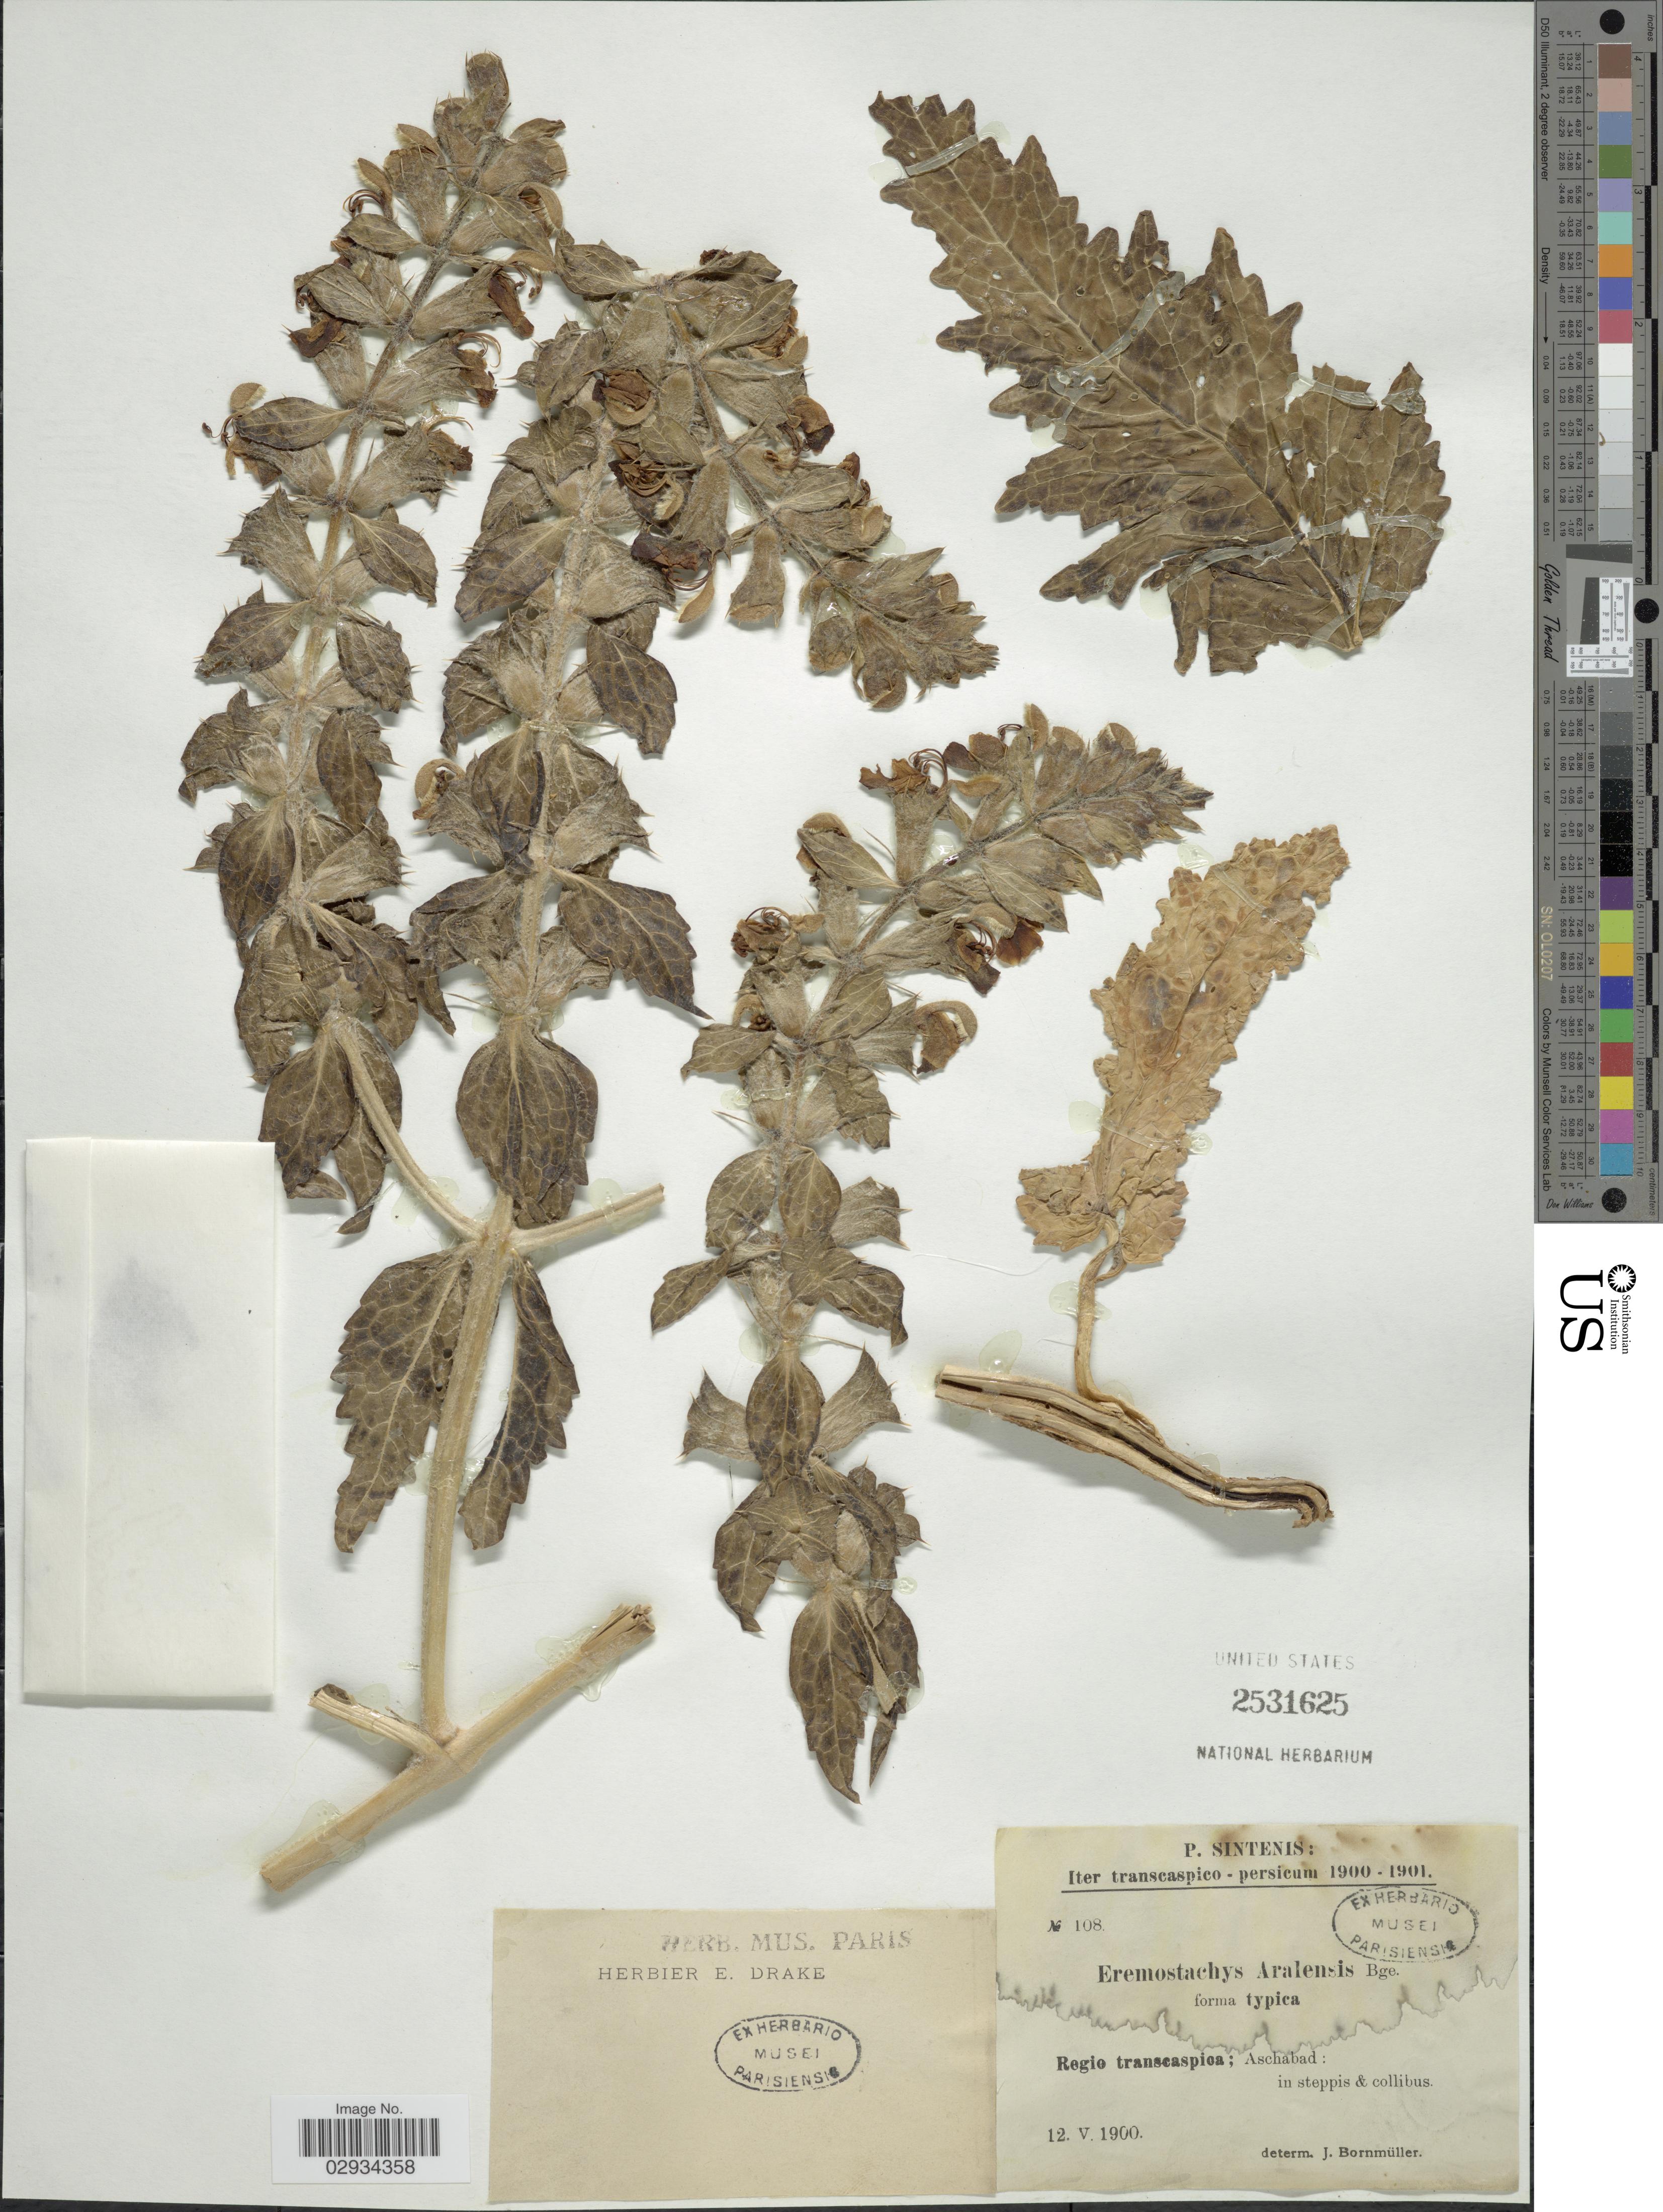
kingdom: Plantae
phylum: Tracheophyta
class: Magnoliopsida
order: Lamiales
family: Lamiaceae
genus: Eremostachys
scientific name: Eremostachys aralensis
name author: Bunge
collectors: P. Sintenis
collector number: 108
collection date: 1900-05-12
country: Iran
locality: Iter transcaspico - persicum. Regio transcaspica: Aschabad: in steppis & collibus.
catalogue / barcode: US 2531625